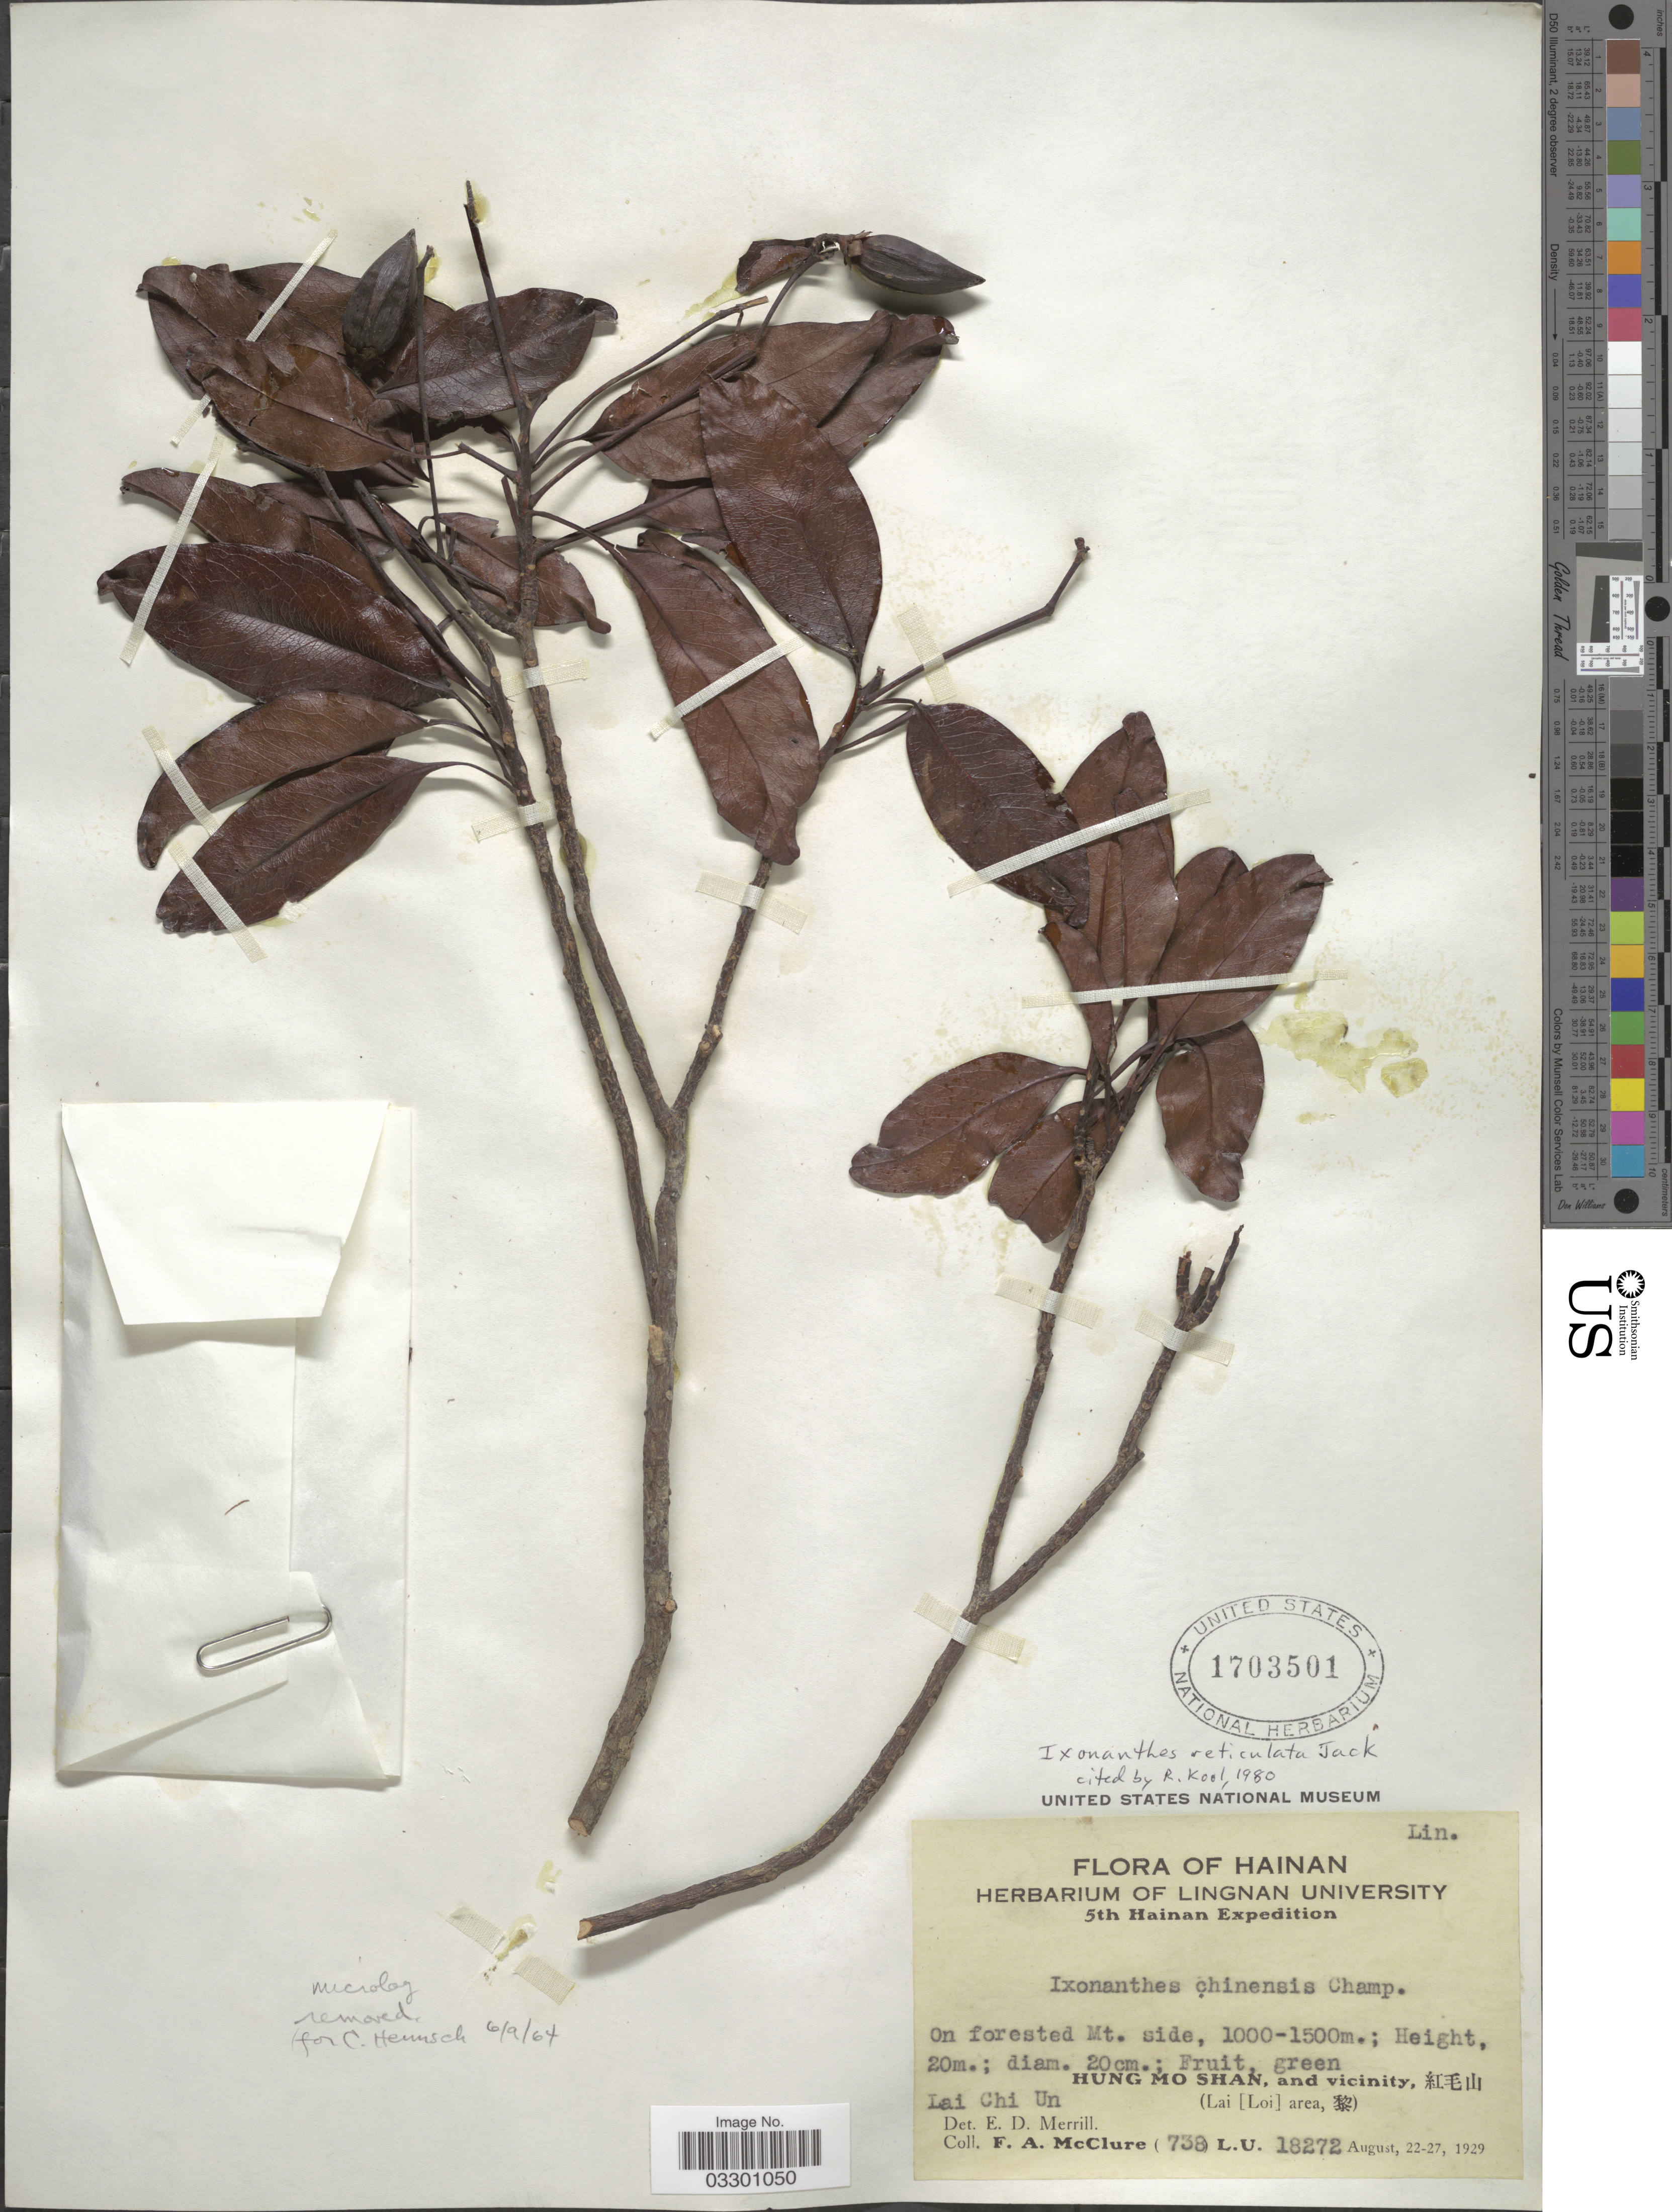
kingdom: Plantae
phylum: Tracheophyta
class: Magnoliopsida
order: Malpighiales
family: Ixonanthaceae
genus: Ixonanthes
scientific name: Ixonanthes reticulata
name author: Jack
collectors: F. A. McClure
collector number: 738L.U. 18272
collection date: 1929-08-22/1929-08-27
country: China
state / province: Hainan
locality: Oorested Mt. side. Hung Mo Shan, and vicinity, (Lai (Loi) area. Lai Chi Un.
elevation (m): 1000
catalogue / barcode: US 1703501